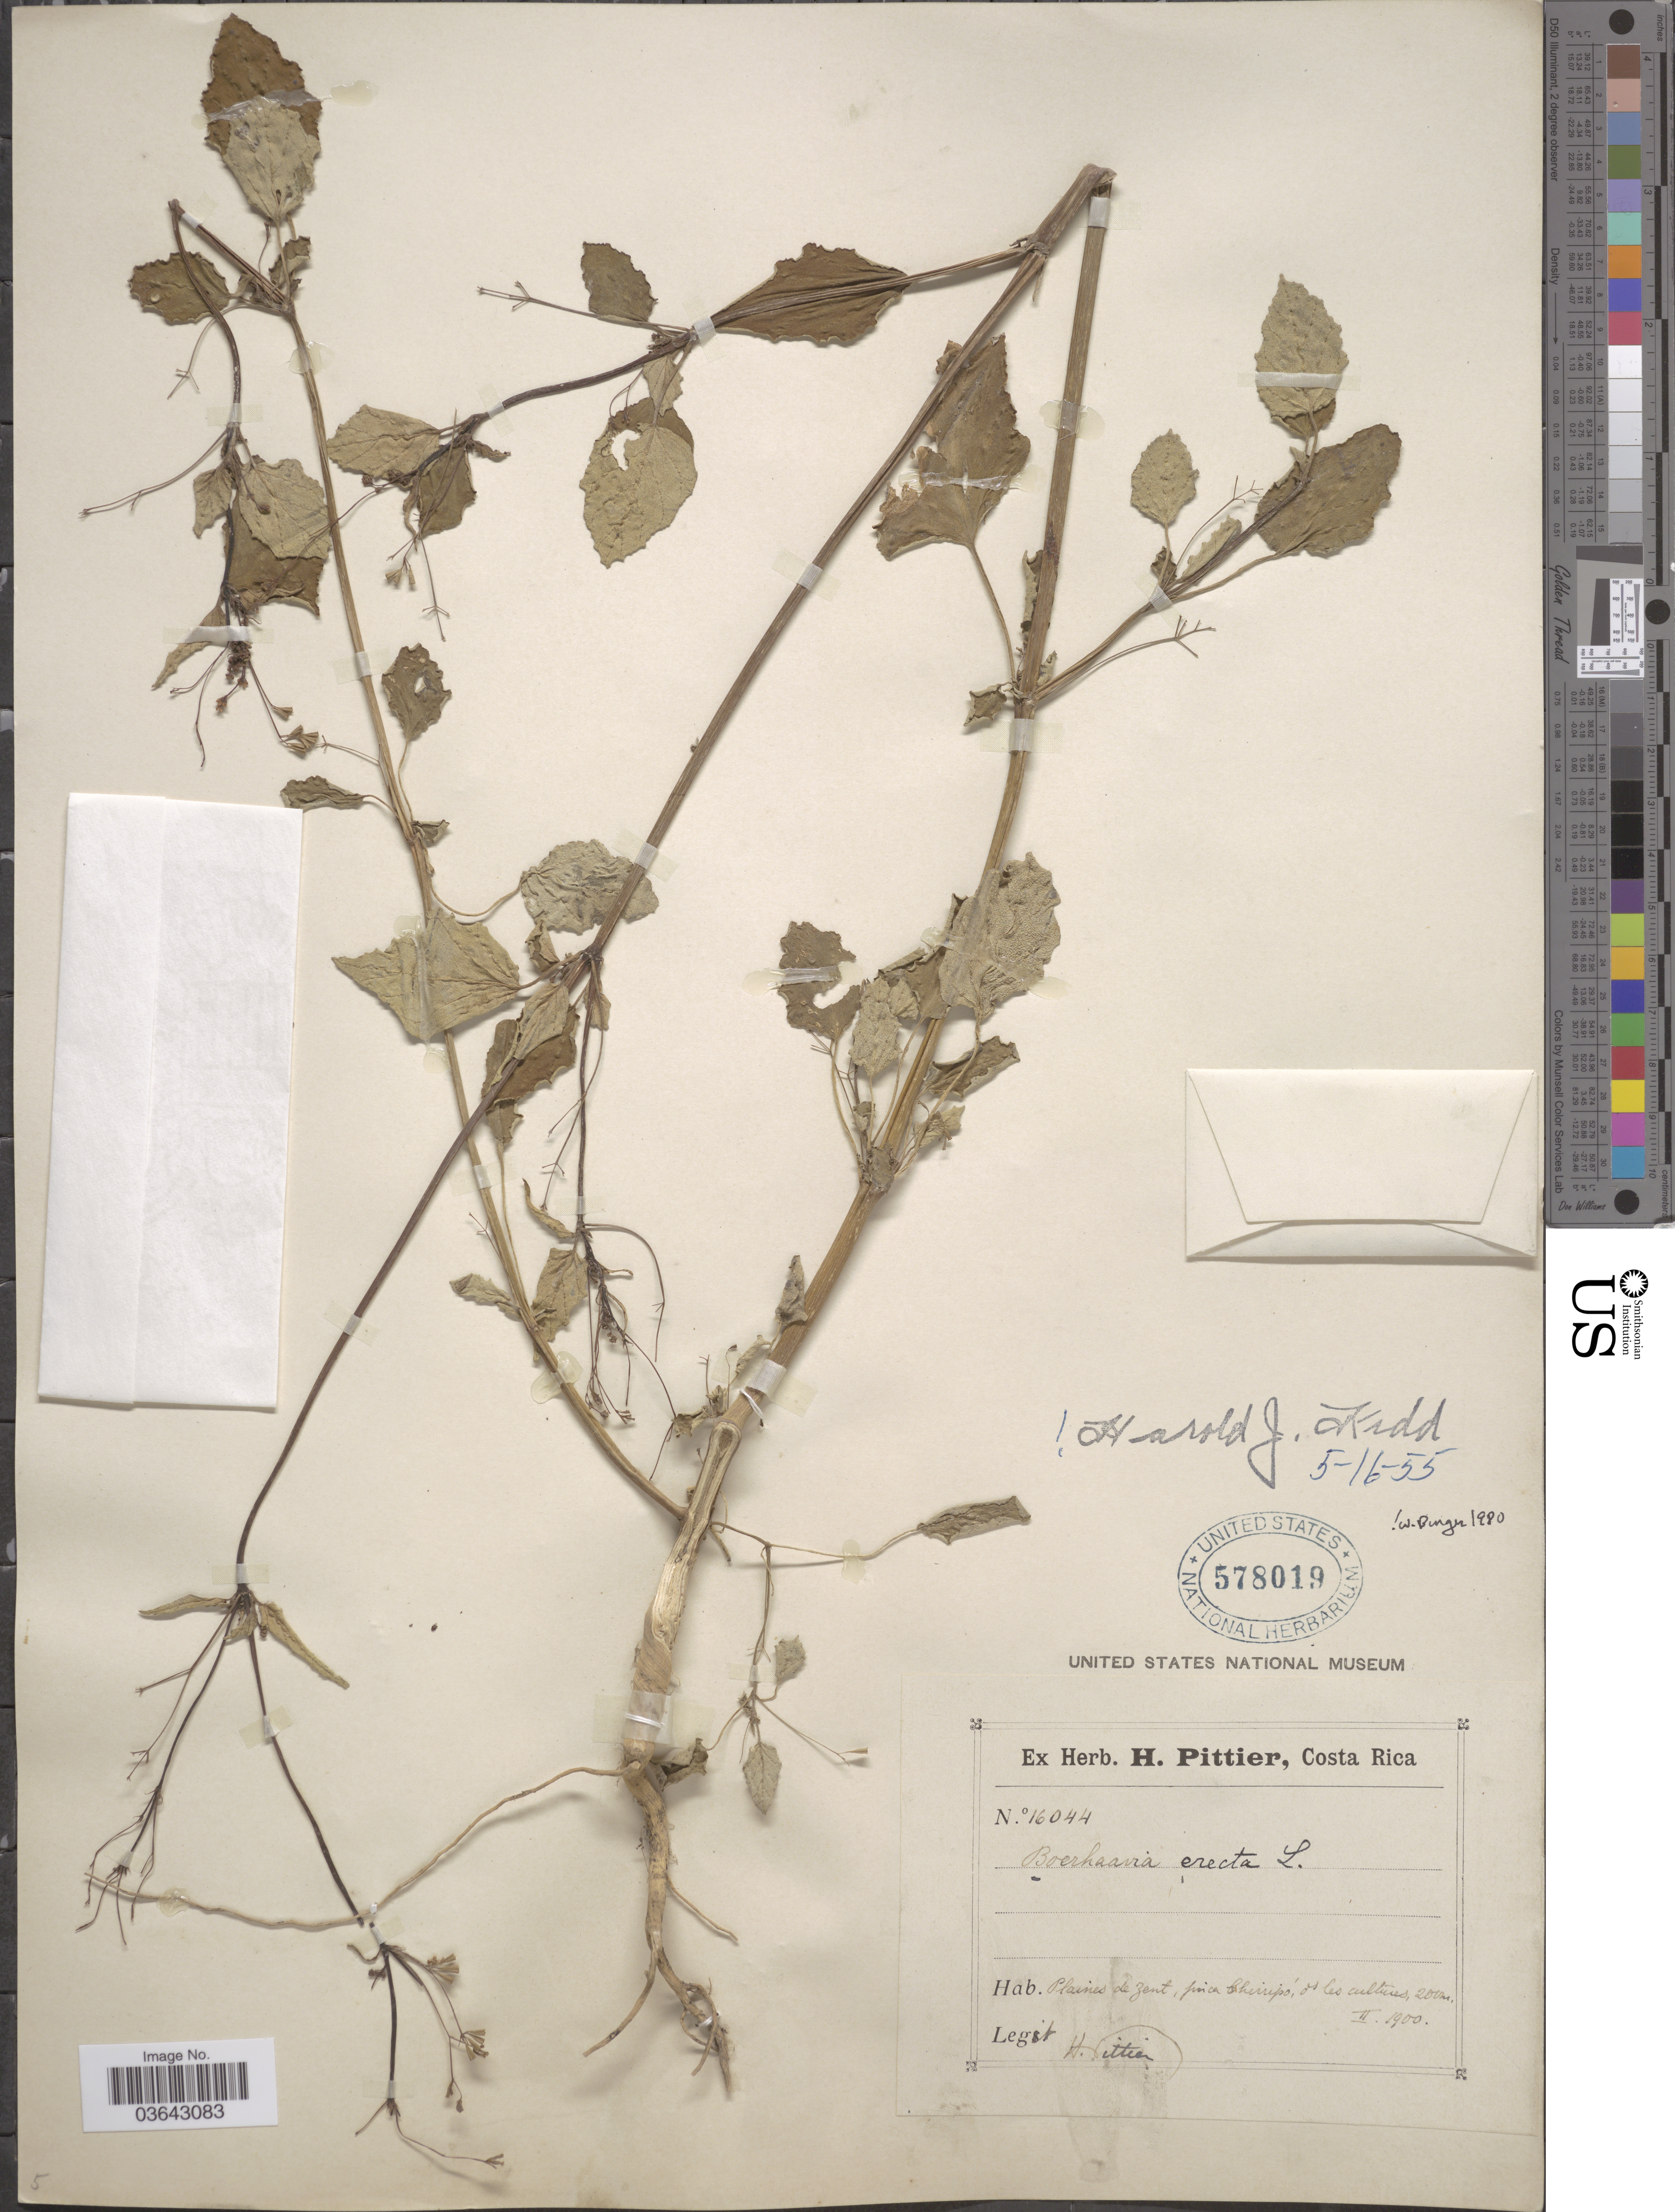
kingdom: Plantae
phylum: Tracheophyta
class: Magnoliopsida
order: Caryophyllales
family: Nyctaginaceae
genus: Boerhavia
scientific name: Boerhavia erecta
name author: L.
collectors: H. F. Pittier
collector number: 16044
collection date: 1900-02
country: Costa Rica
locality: Plaines de zent, finca Chirripo.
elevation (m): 200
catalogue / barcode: US 578019